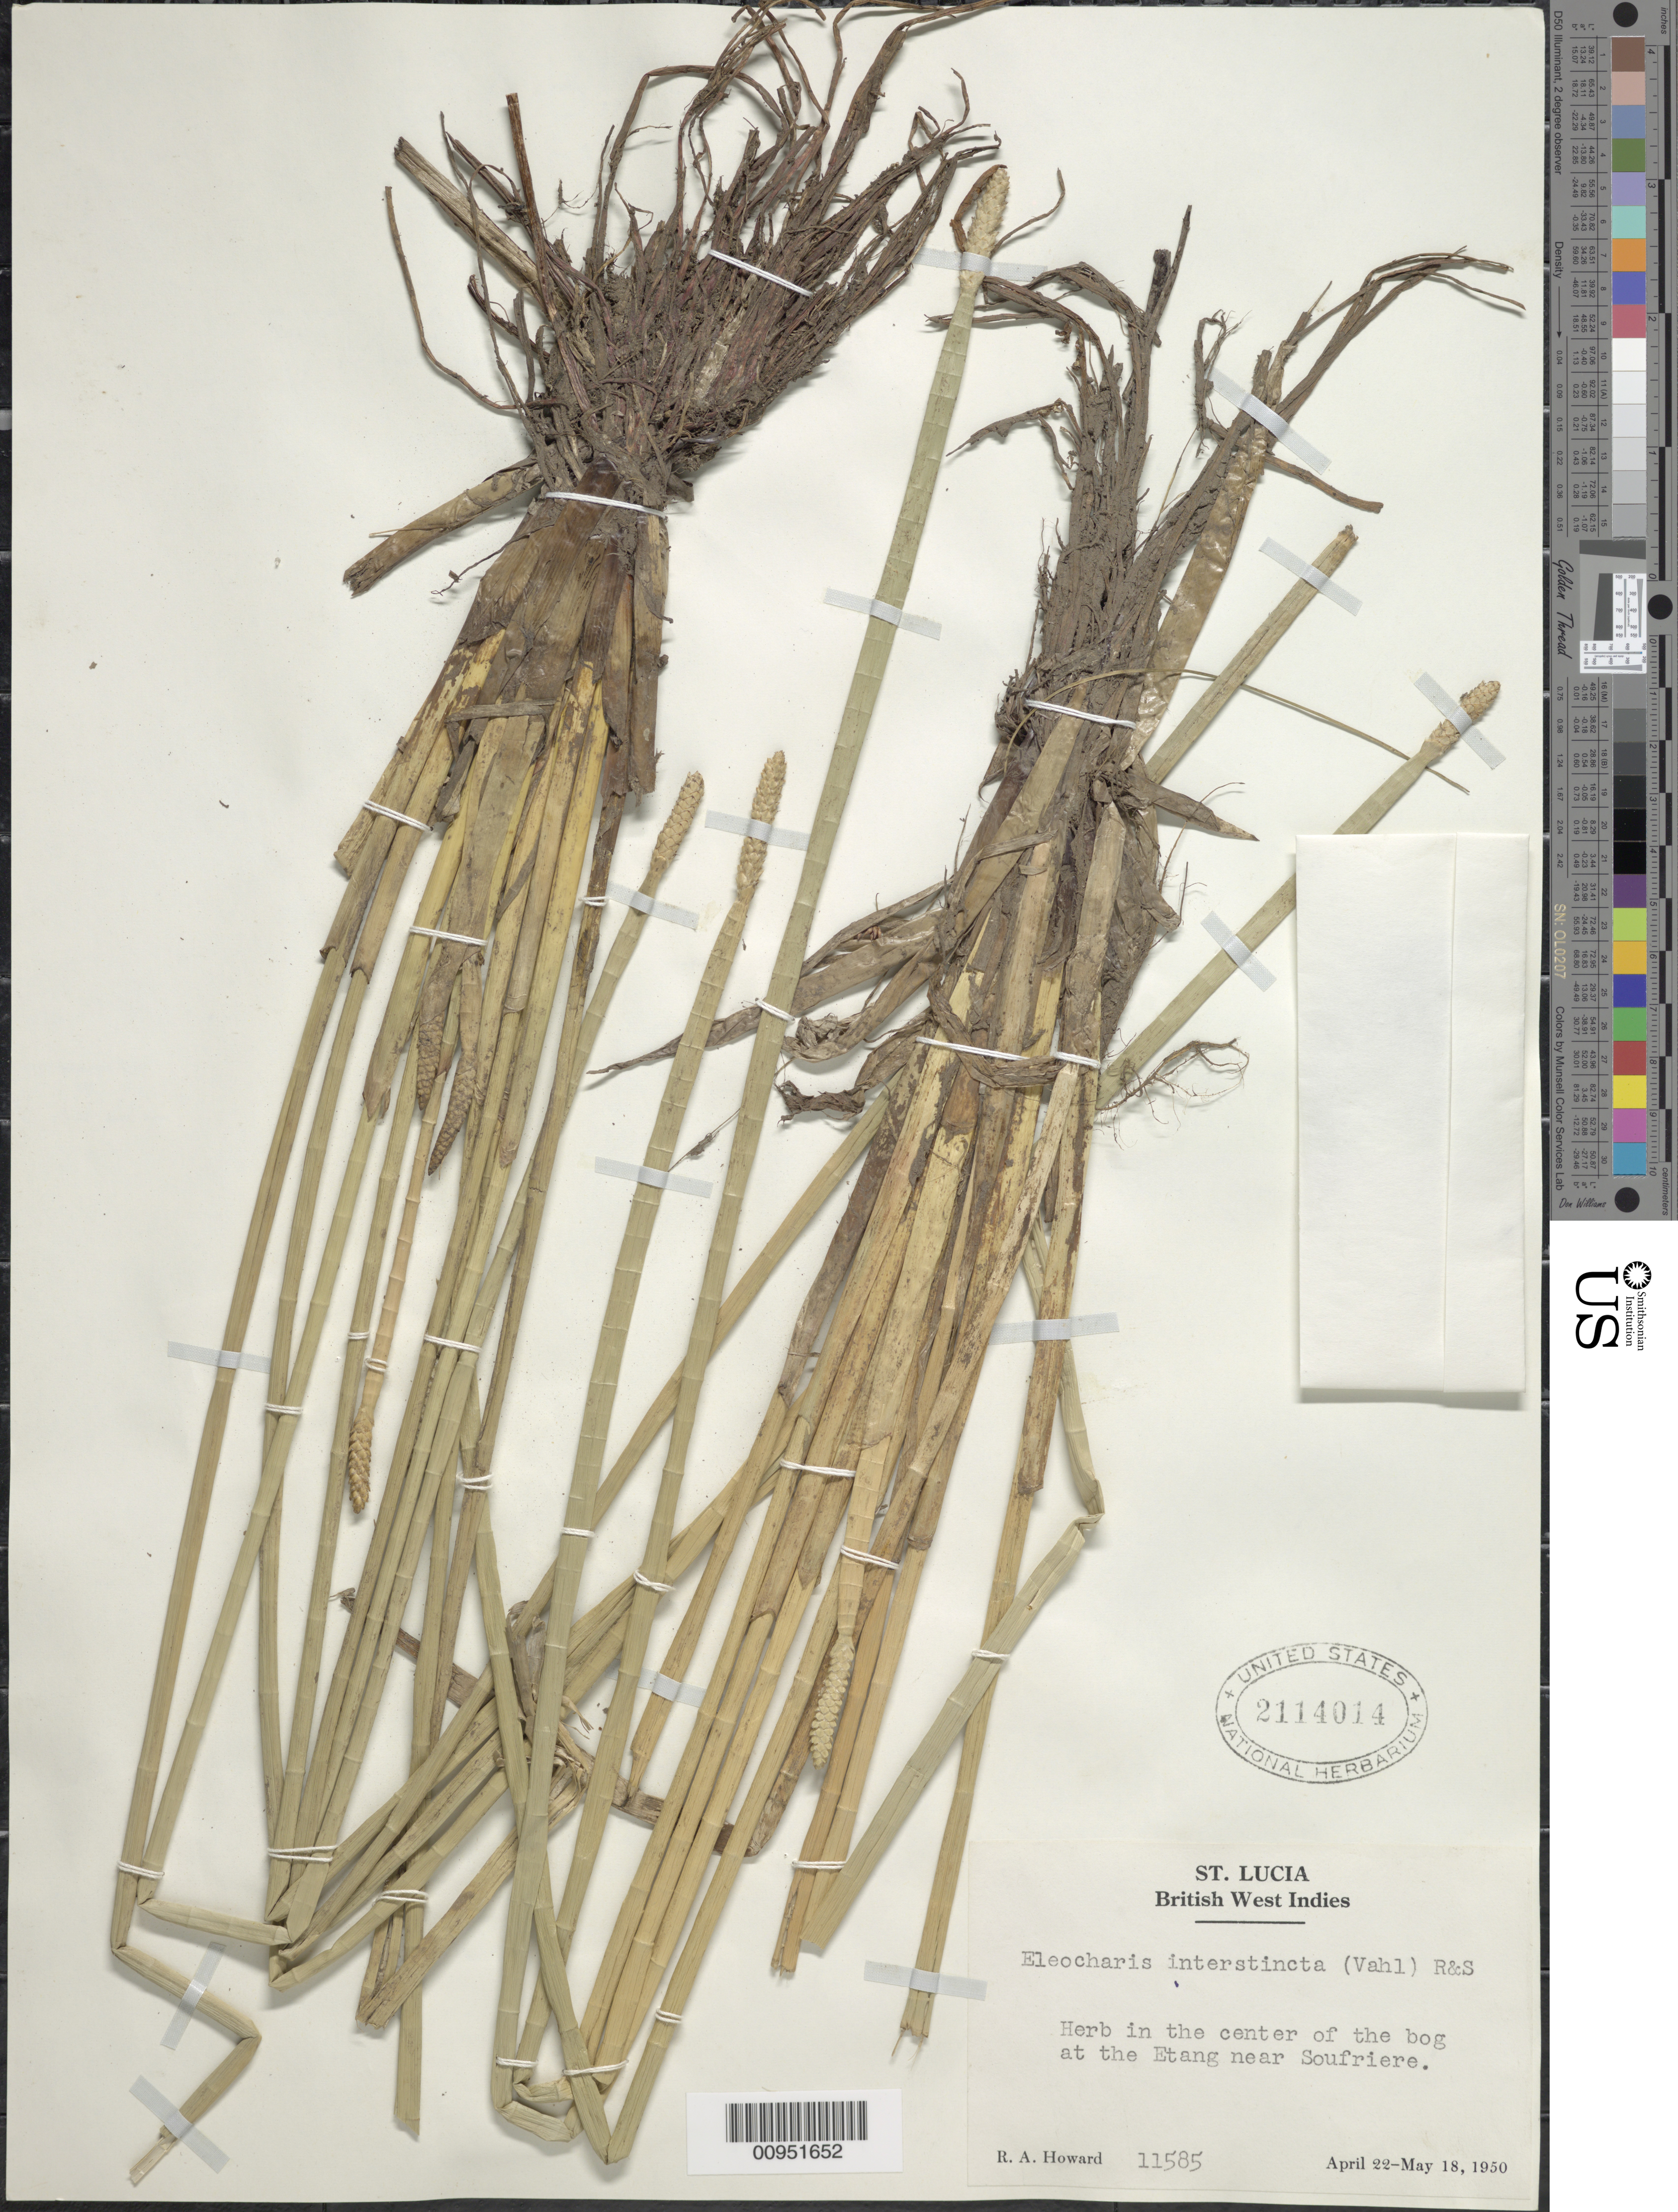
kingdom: Plantae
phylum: Tracheophyta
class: Liliopsida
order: Poales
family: Cyperaceae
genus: Eleocharis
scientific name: Eleocharis interstincta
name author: (Vahl) Roem. & Schult.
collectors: R. A. Howard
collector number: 11585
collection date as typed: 22 Apr 1950 to 18 May 1950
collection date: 1950-04-22/1950-05-18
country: St. Lucia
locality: Bog at the Etang near Soufriere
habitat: Center of bog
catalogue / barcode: US 2114014